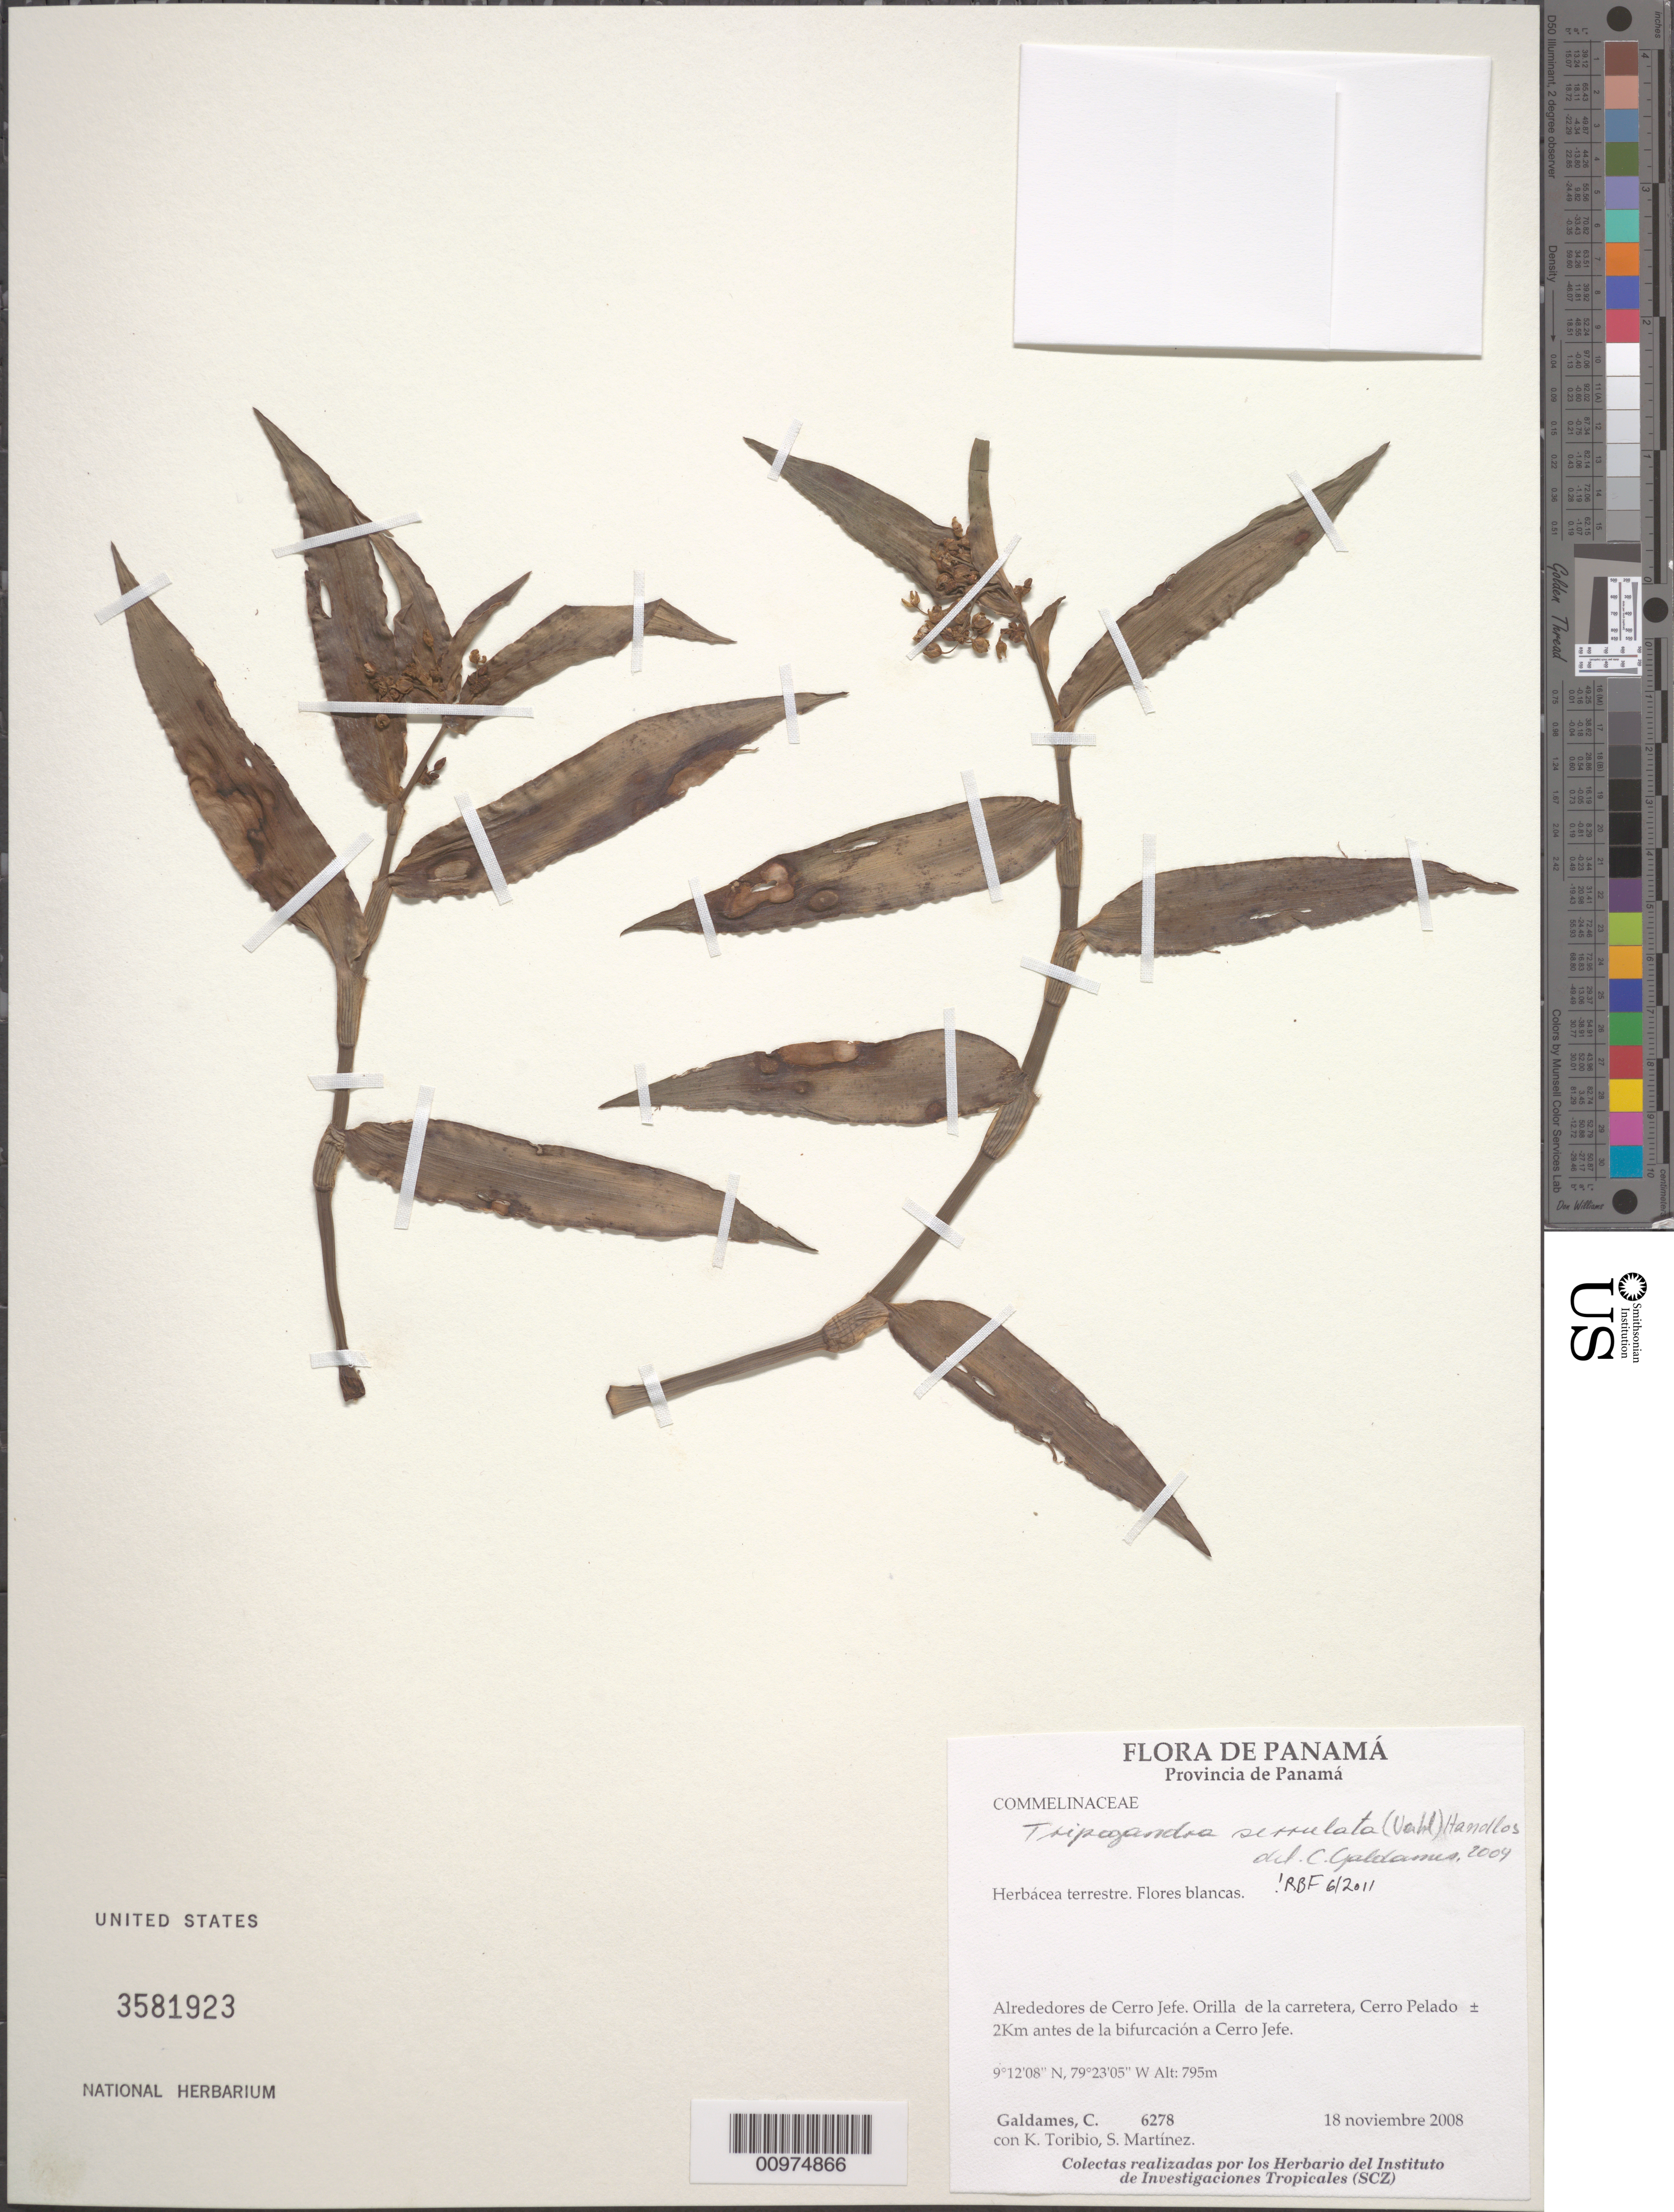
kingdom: Plantae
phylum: Tracheophyta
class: Liliopsida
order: Commelinales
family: Commelinaceae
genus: Tripogandra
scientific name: Tripogandra serrulata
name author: (Vahl) Handlos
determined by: Faden, Robert B., (US), Smithsonian Institution - National Museum of Natural History (UNITED STATES)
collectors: C. Galdames et al.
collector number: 6278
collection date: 2008-11-18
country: Panama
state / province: Panamá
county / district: Cerro Jefe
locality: Alrededores de Cerro Jefe. Orilla de la carretera, Cerro Pelado ±2 Km antes de la bifurcacion a Cerro Jefe.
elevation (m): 795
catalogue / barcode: US 3581923